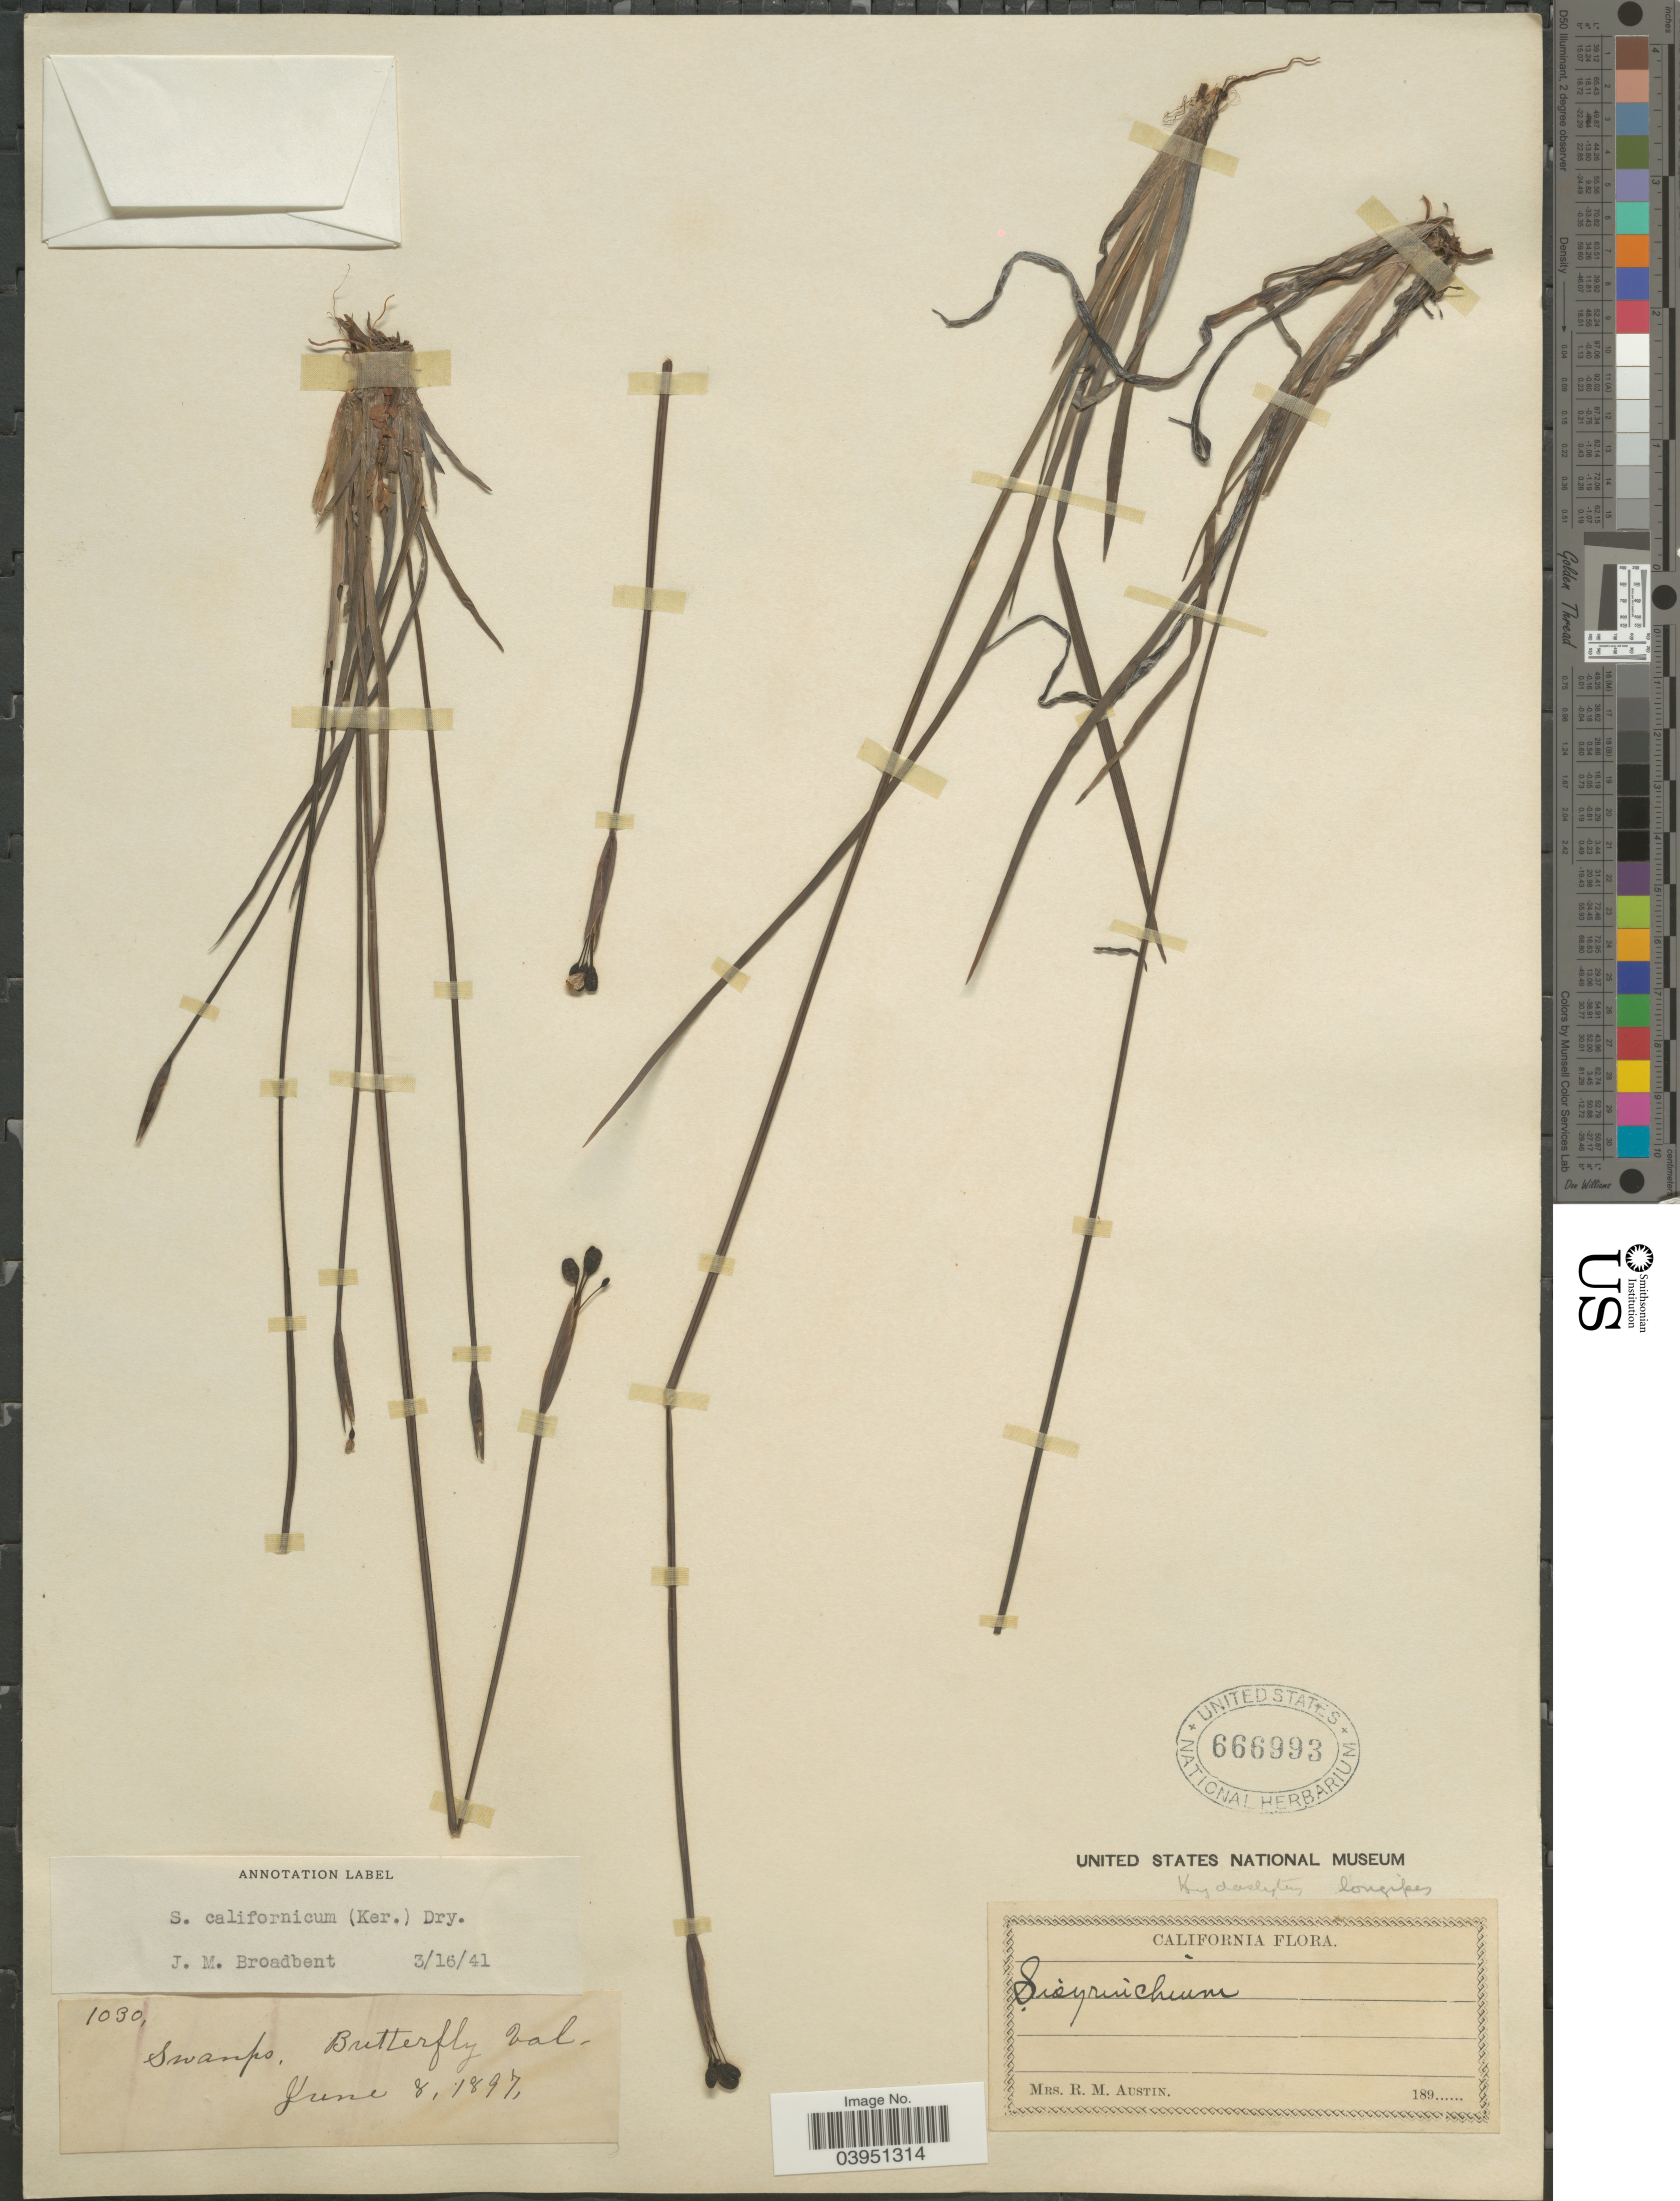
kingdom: Plantae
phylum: Tracheophyta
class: Liliopsida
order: Asparagales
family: Iridaceae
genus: Sisyrinchium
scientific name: Sisyrinchium longipes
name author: (E.P. Bicknell) Kearney & Peebles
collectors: R. Austin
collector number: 1030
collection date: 1897-06-08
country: United States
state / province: California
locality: Butterfly Val.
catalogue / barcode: US 666993